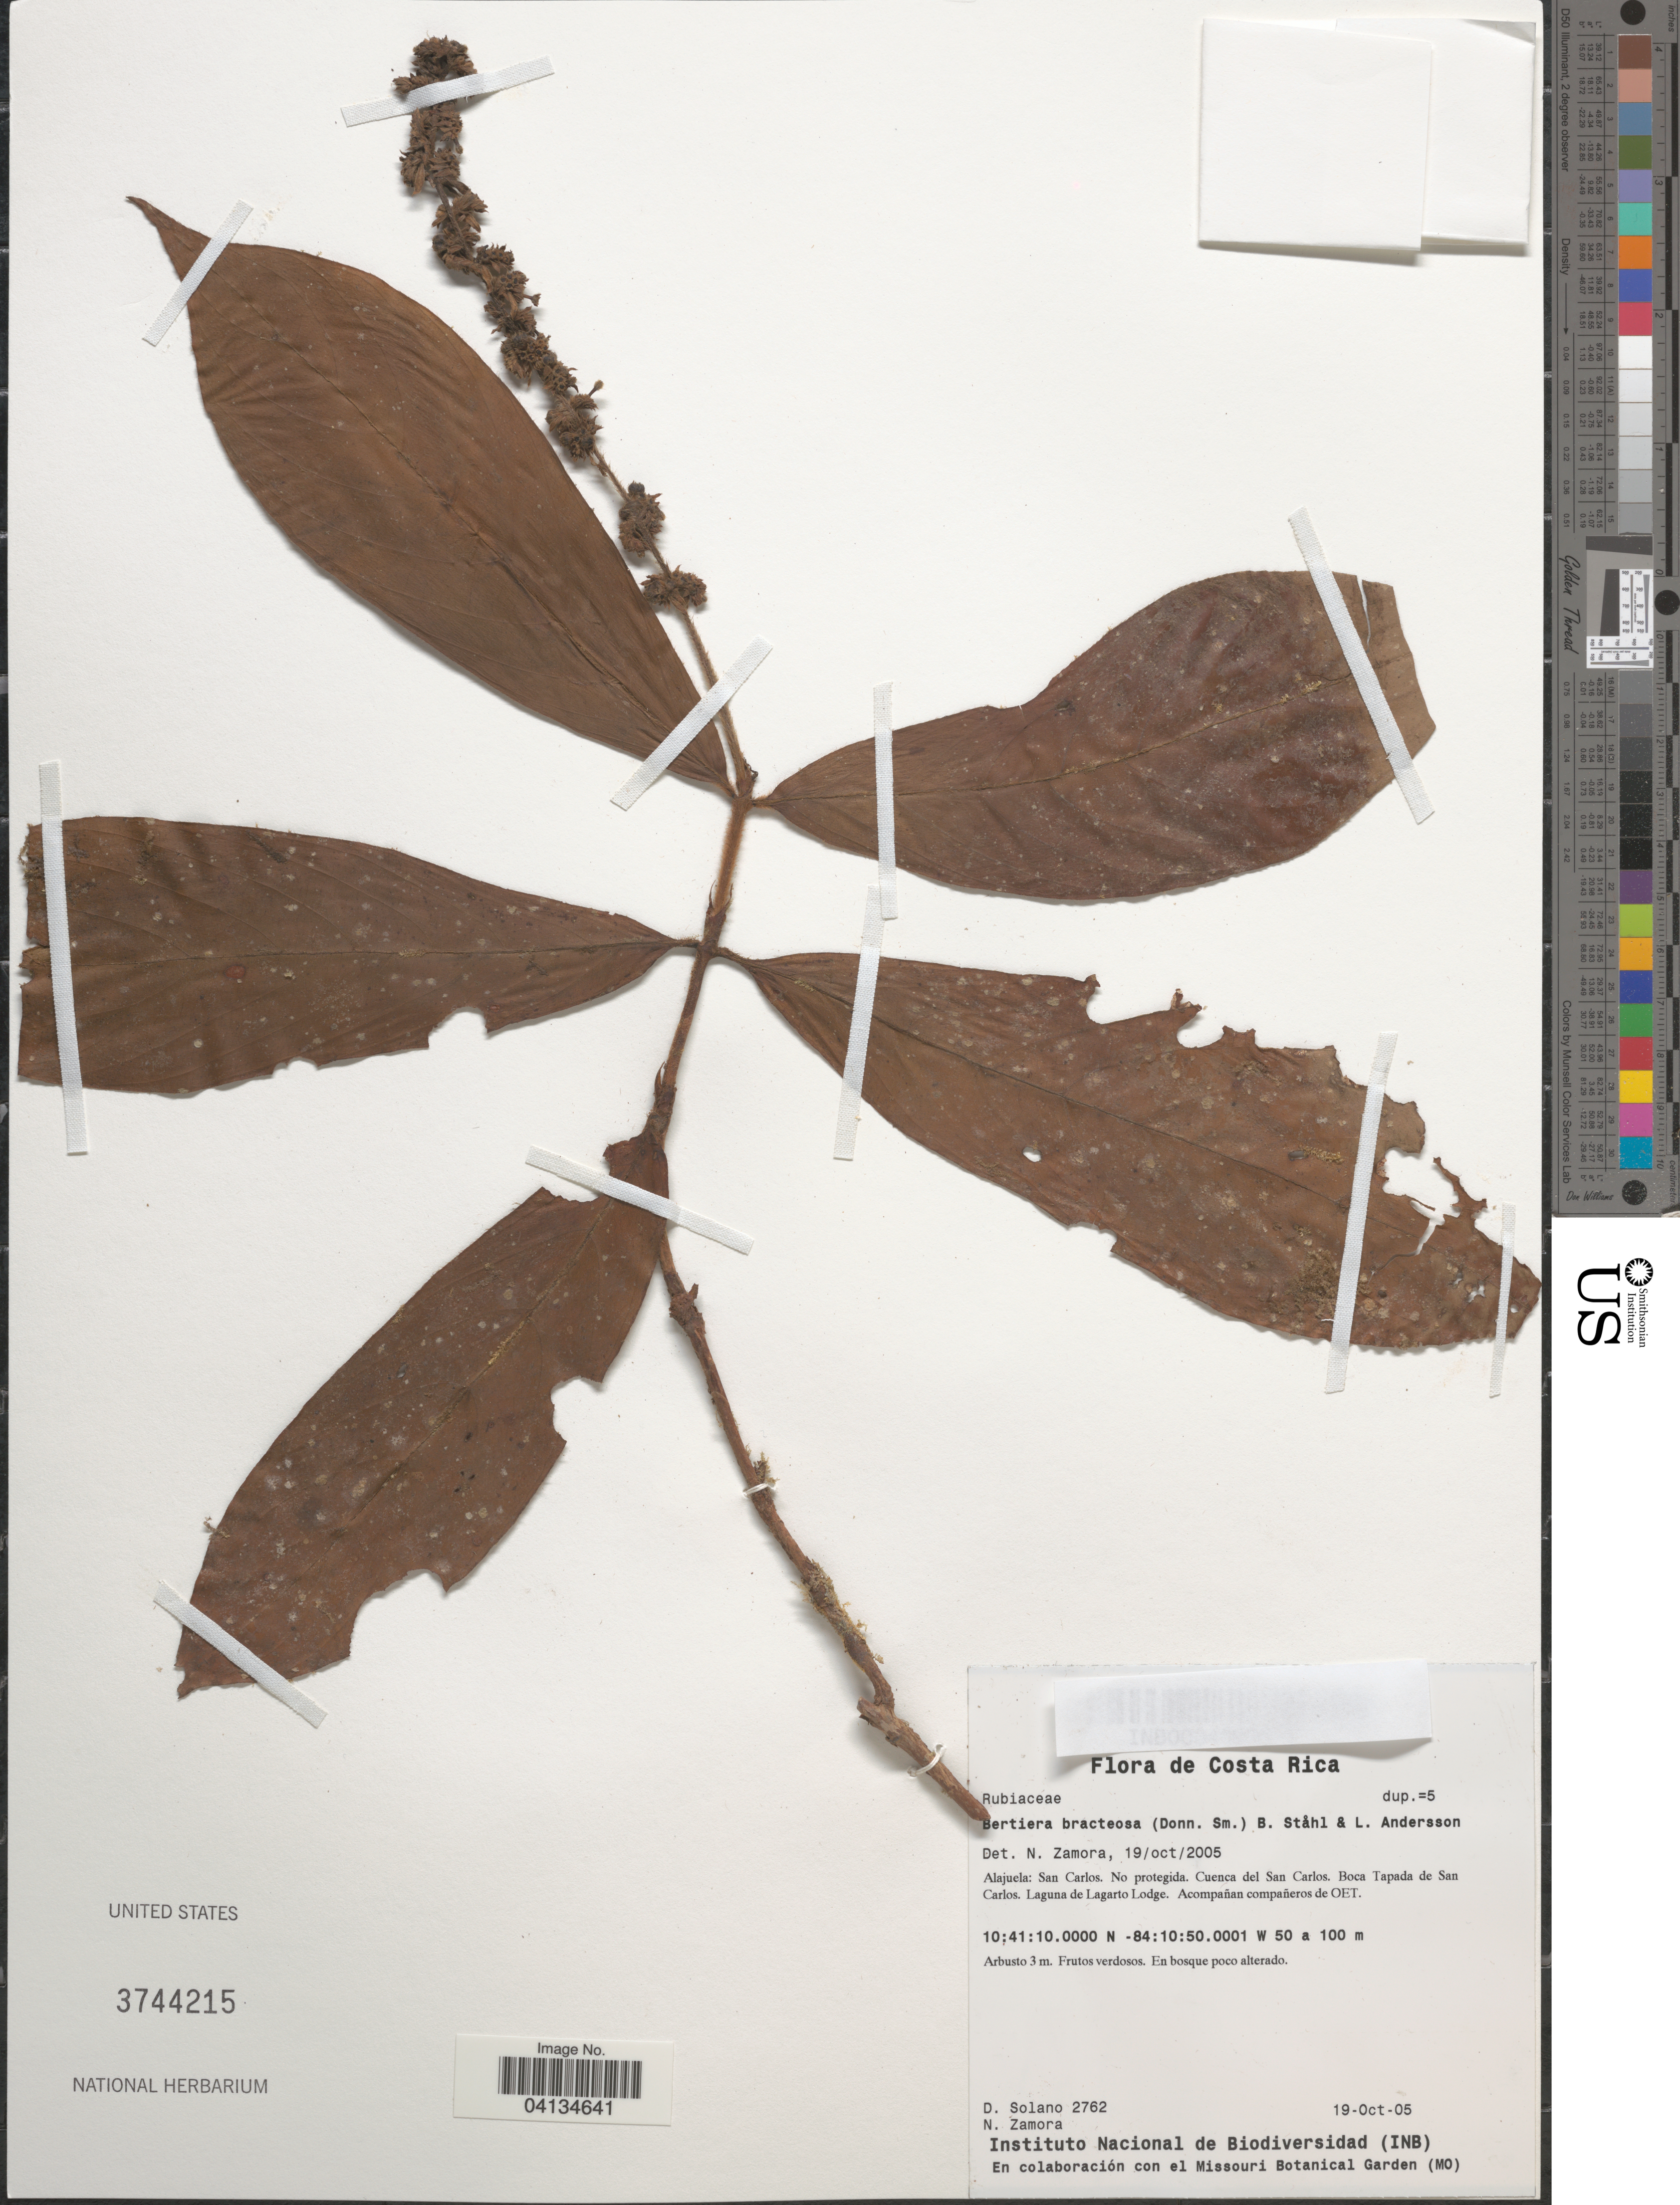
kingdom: Plantae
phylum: Tracheophyta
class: Magnoliopsida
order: Gentianales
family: Rubiaceae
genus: Bertiera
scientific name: Bertiera bracteosa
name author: (Donn. Sm.) B. Ståhl & L. Andersson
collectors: D. Solano & N. Zamora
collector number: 2762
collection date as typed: Transcribed d/m/y: 19/10/5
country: Costa Rica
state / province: Alajuela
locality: San Carlos. No protegida. Cuenca del San Carlos. Boca Tapada de San Carlos. Laguna de Lagarto Lodge.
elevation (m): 50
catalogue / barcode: US 3744215